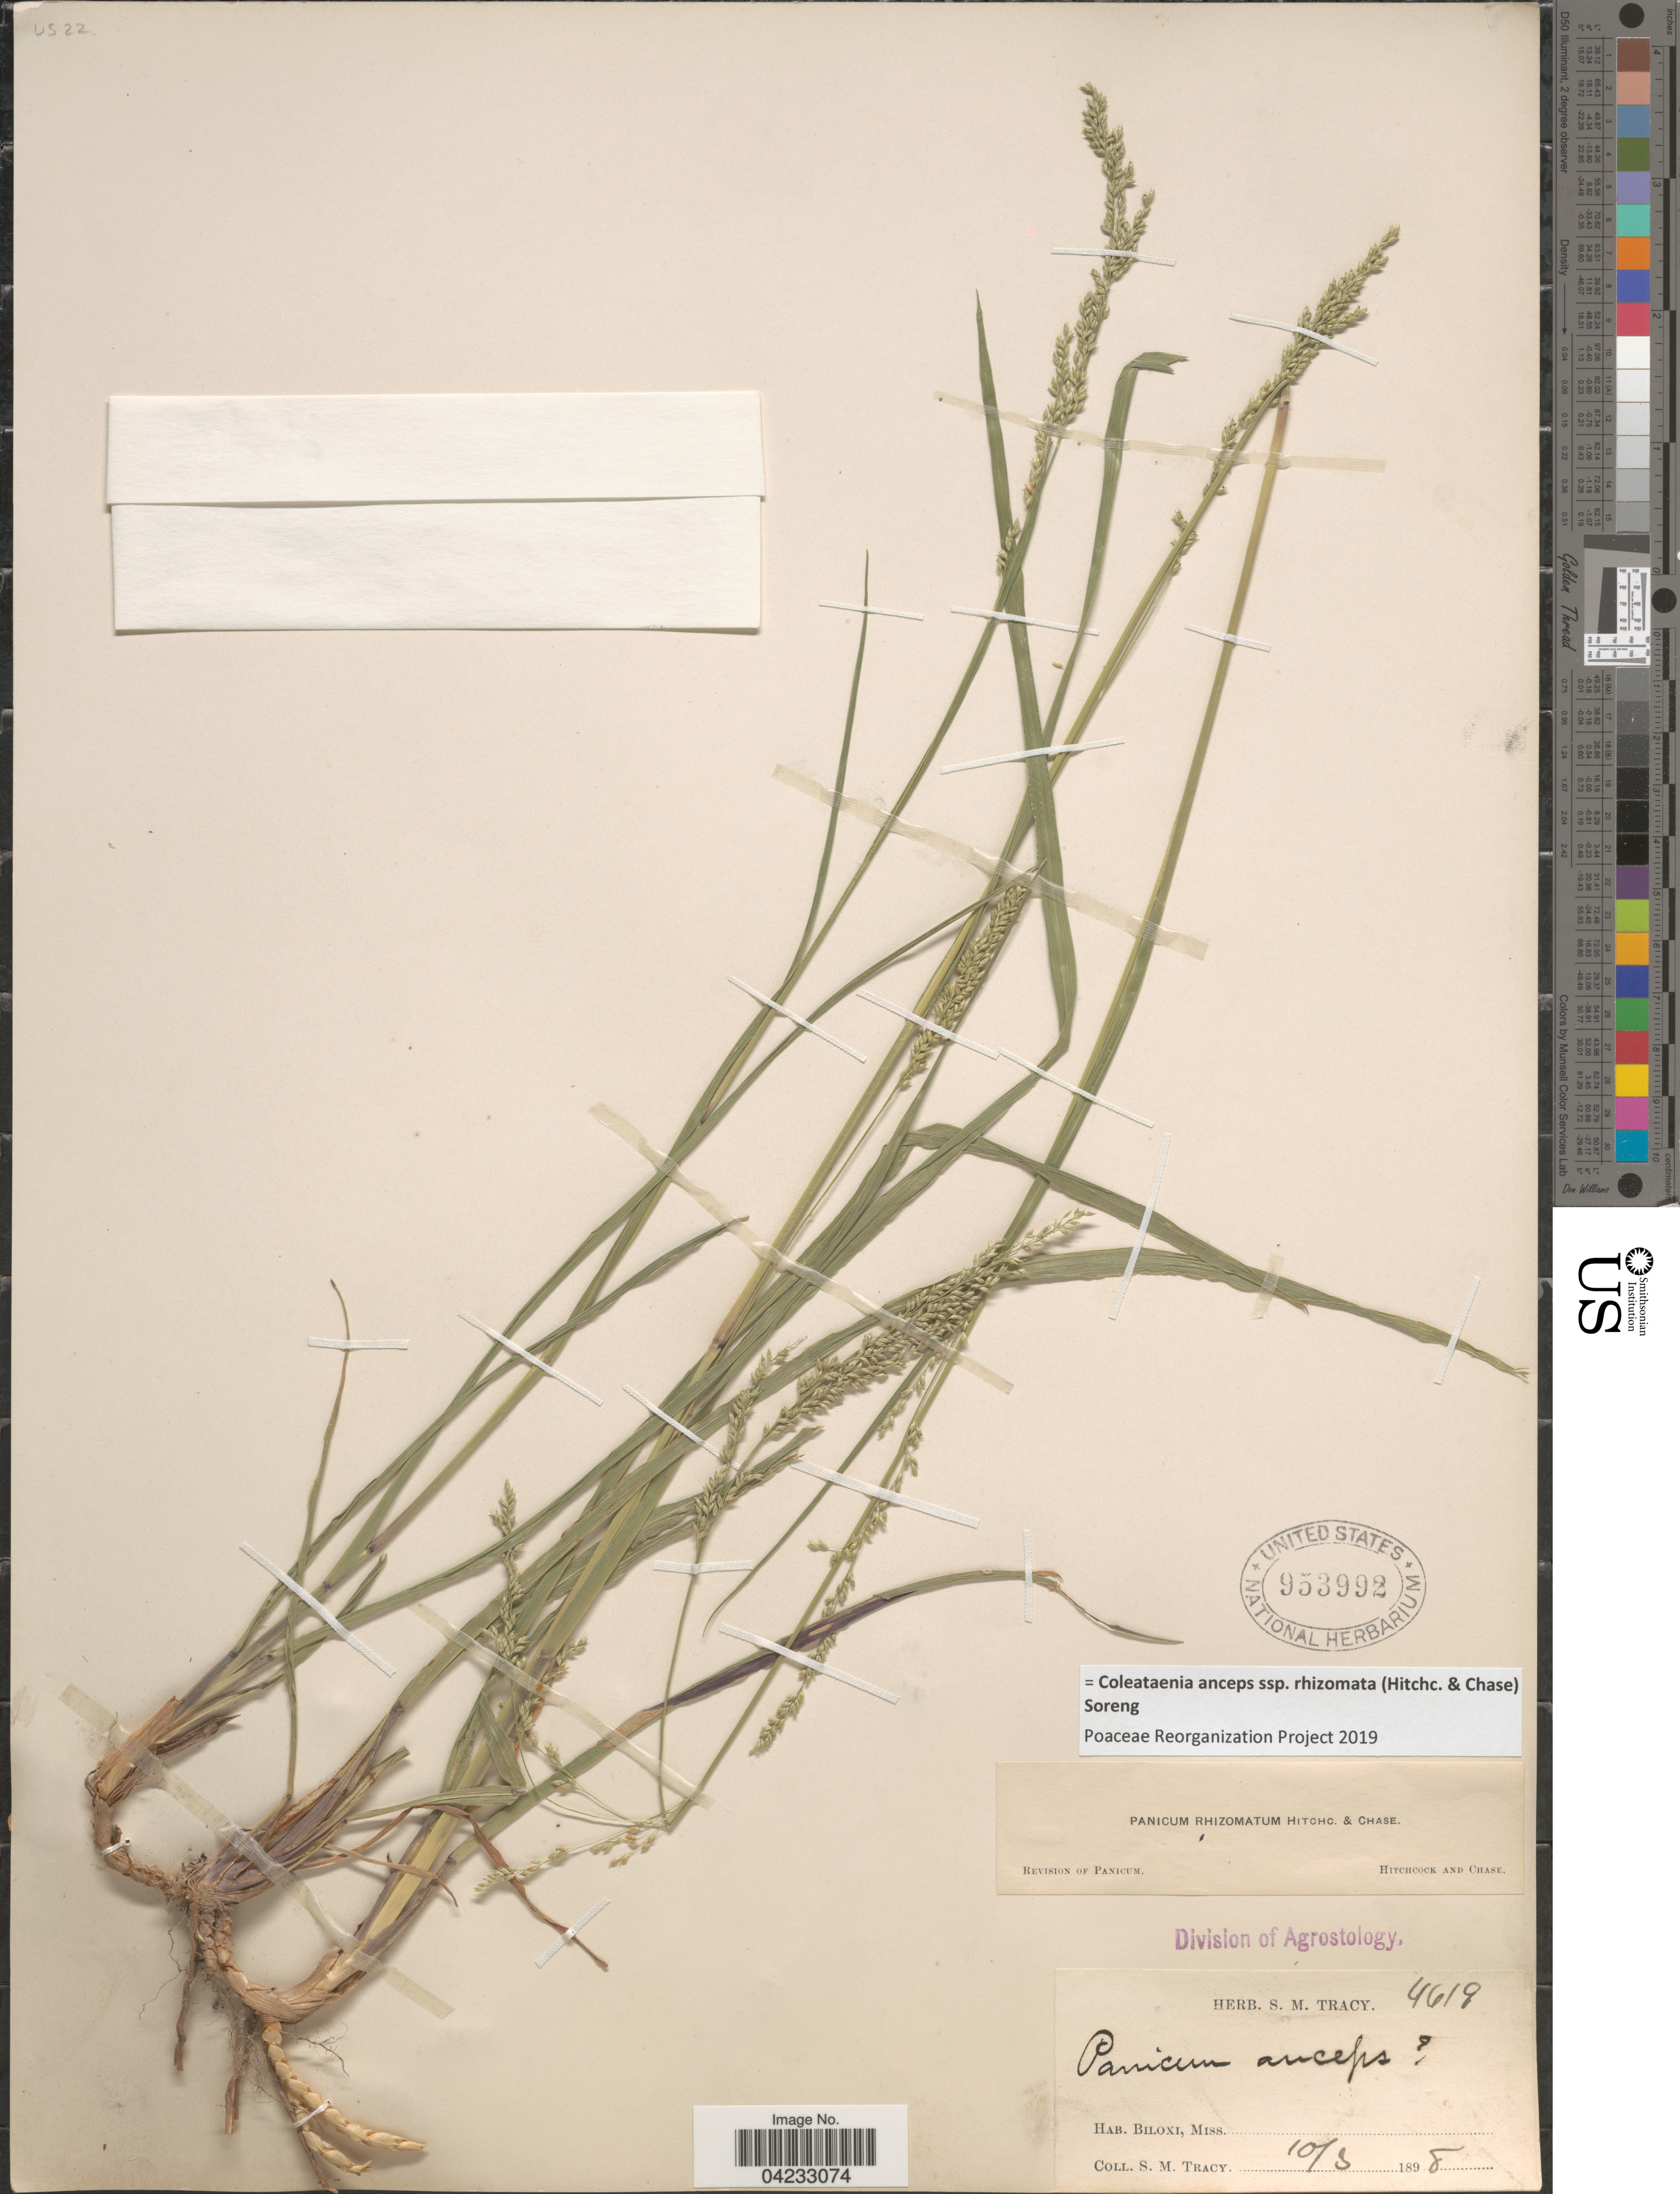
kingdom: Plantae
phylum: Tracheophyta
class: Liliopsida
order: Poales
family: Poaceae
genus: Coleataenia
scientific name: Coleataenia anceps subsp. rhizomata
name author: (Hitchc. & Chase) Soreng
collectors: S. M. Tracy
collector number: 4619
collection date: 1898-10-03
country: United States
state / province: Mississippi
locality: Biloxi.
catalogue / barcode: US 953992